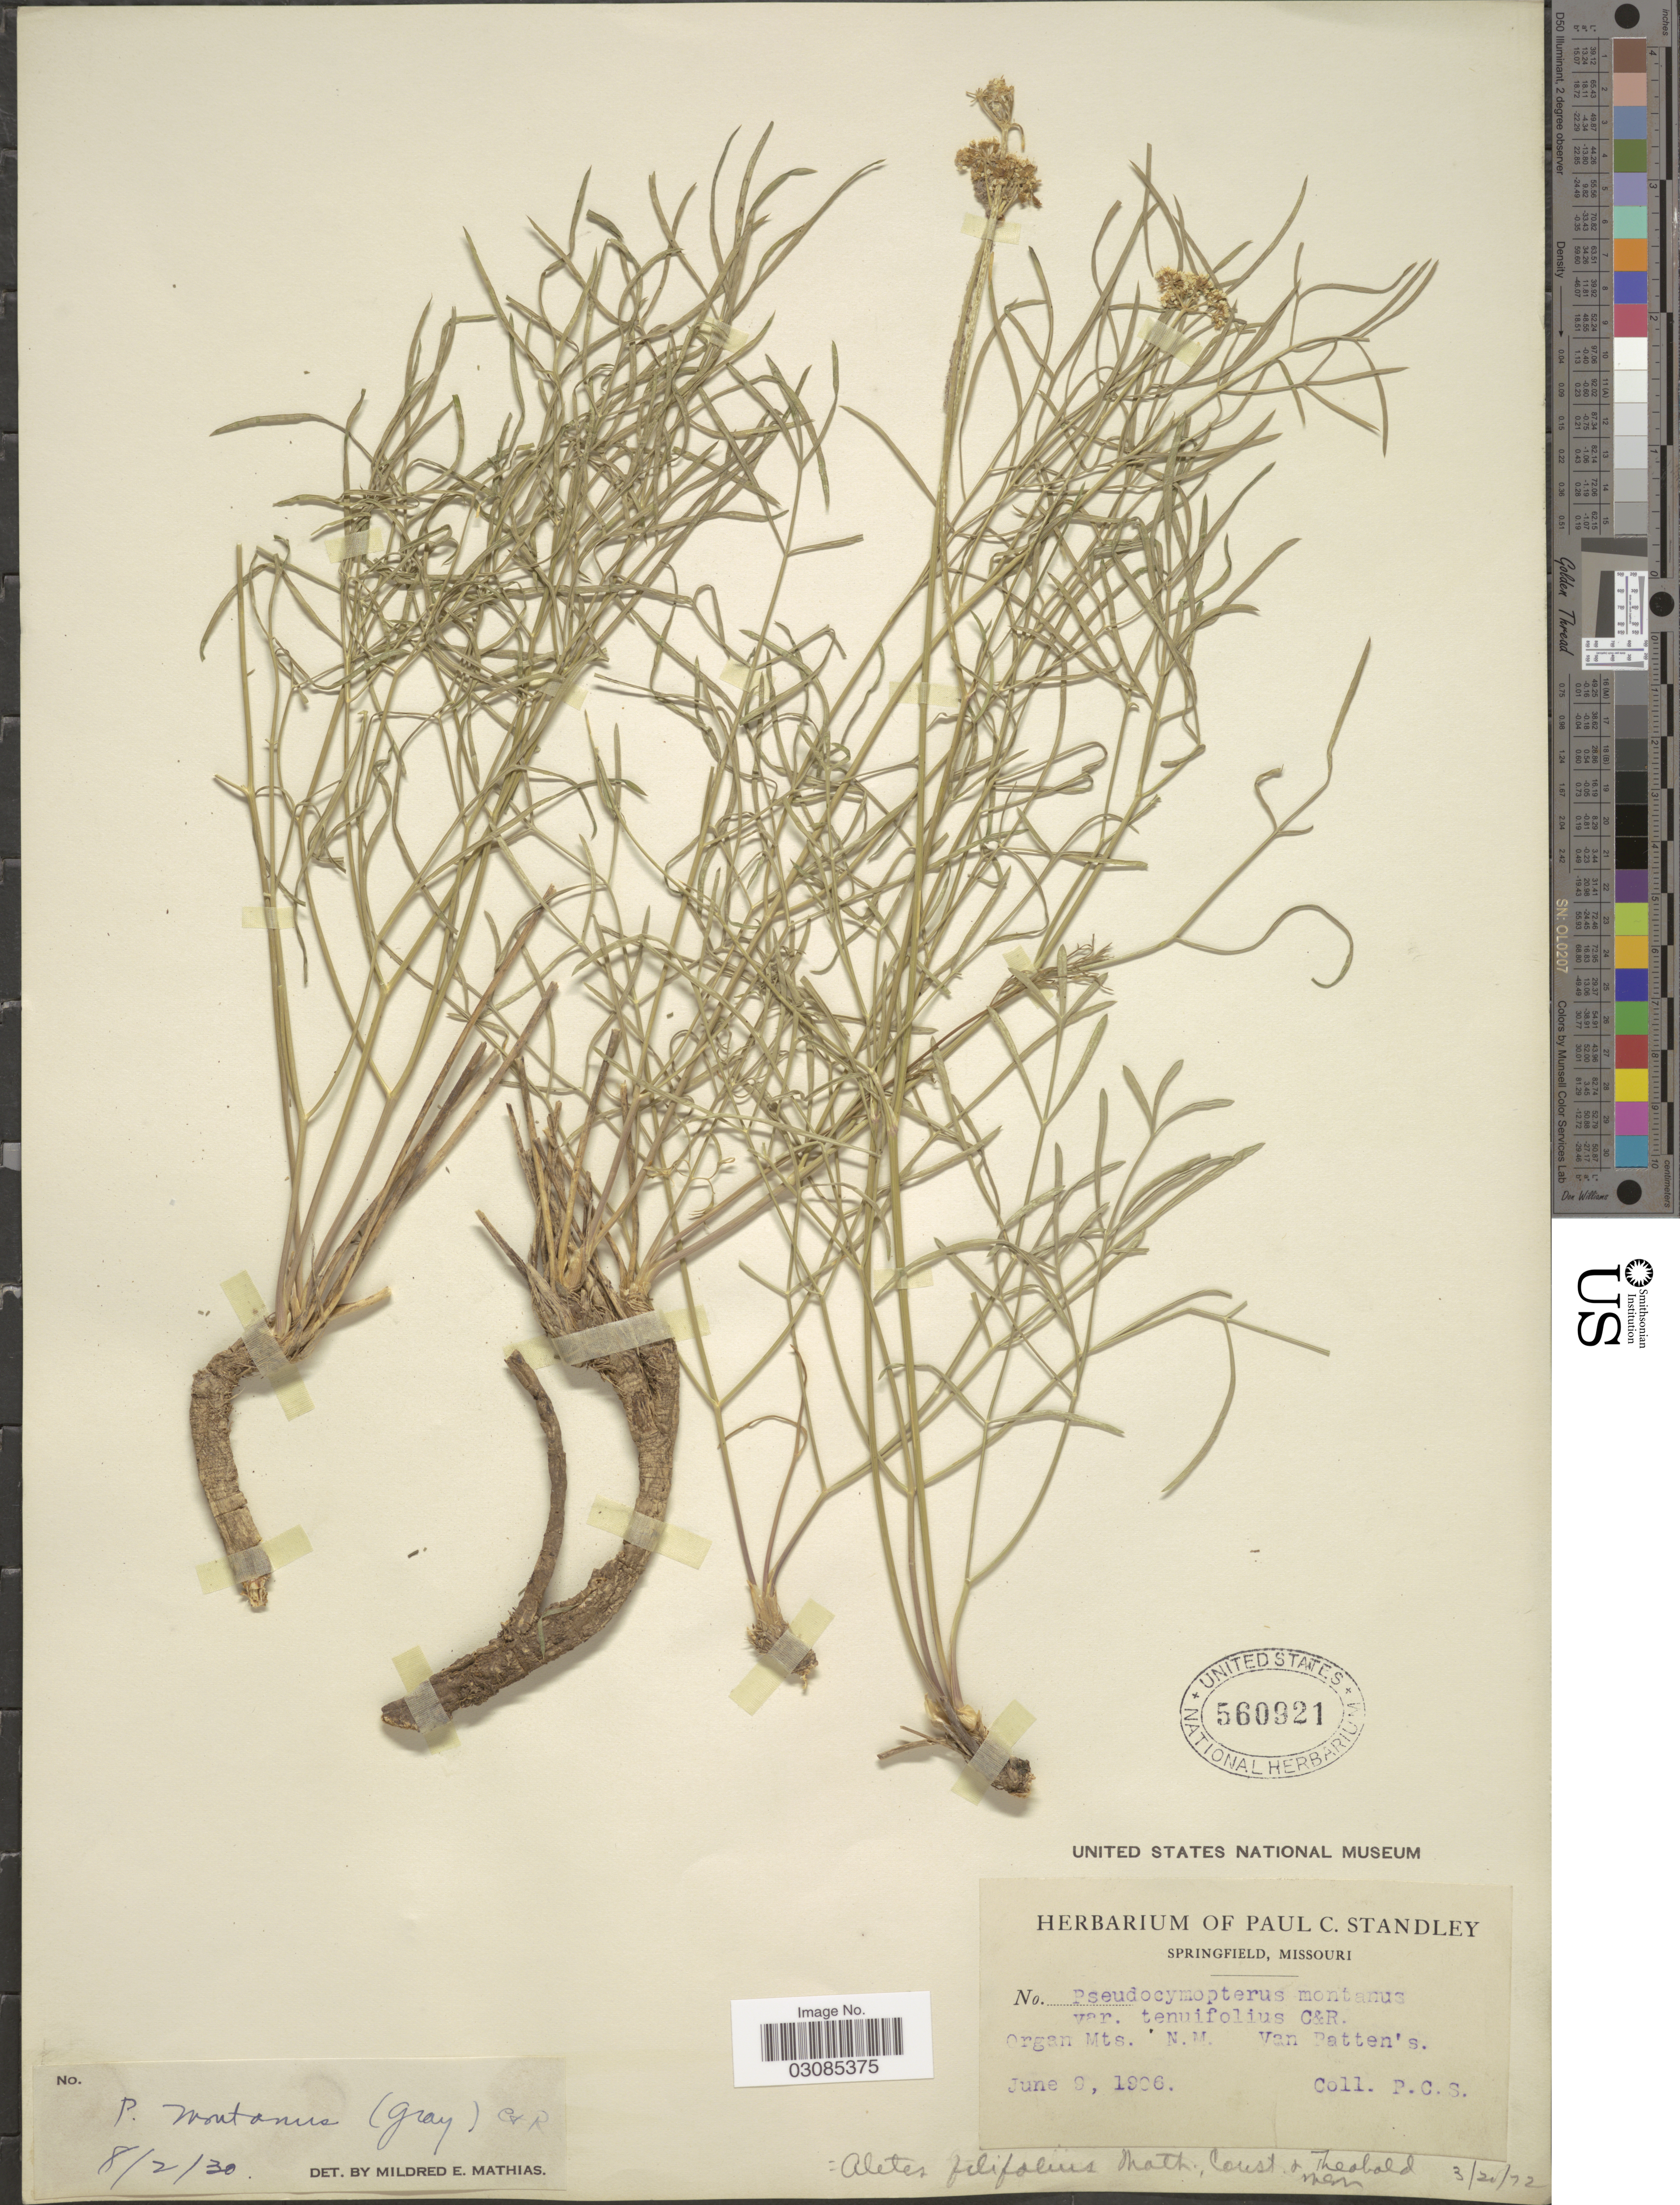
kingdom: Plantae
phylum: Tracheophyta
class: Magnoliopsida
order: Apiales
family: Apiaceae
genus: Aletes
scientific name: Aletes filifolius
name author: Mathias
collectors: P. C. Standley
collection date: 1906-06-09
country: United States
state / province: New Mexico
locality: Organ Mts. N.M. Van Patten's.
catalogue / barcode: US 560921